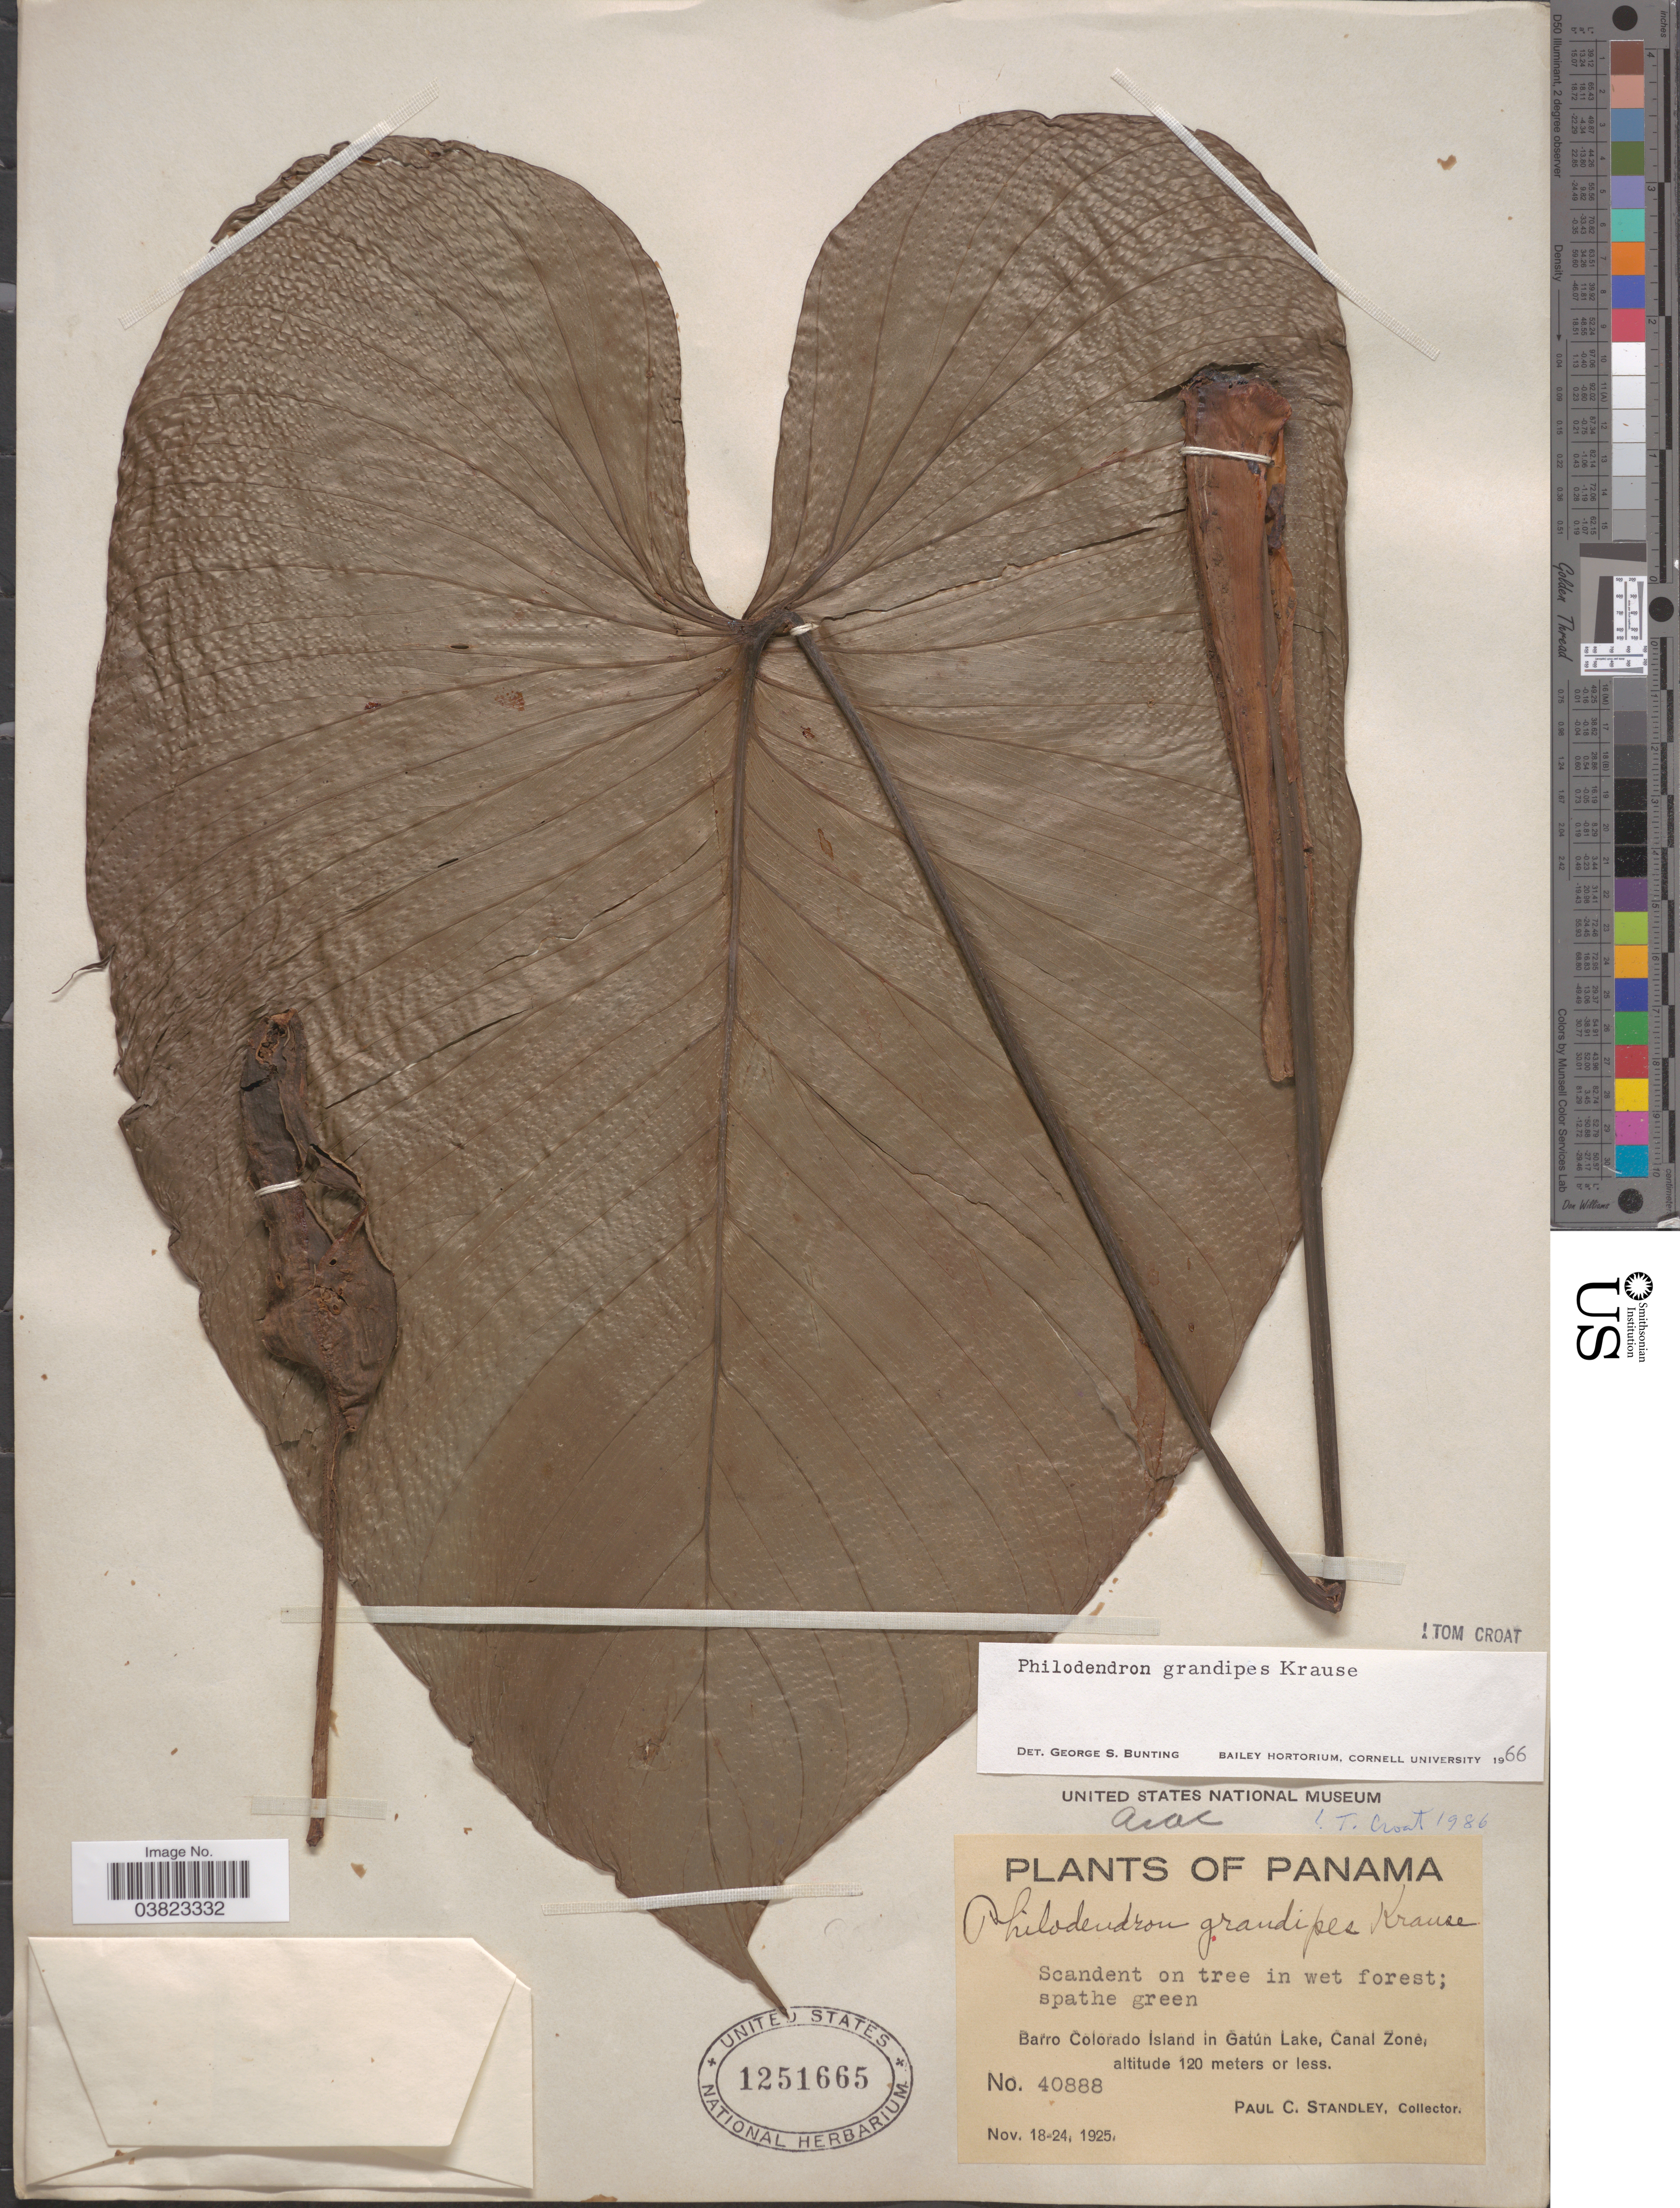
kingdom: Plantae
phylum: Tracheophyta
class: Liliopsida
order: Alismatales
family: Araceae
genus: Philodendron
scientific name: Philodendron grandipes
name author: K. Krause in Engl.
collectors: P. C. Standley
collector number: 40888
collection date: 1925-11-18/1925-11-24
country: Panama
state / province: Panamá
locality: Barro Colorado Island in Gatún Lake, Canal Zone.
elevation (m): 120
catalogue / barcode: US 1251665